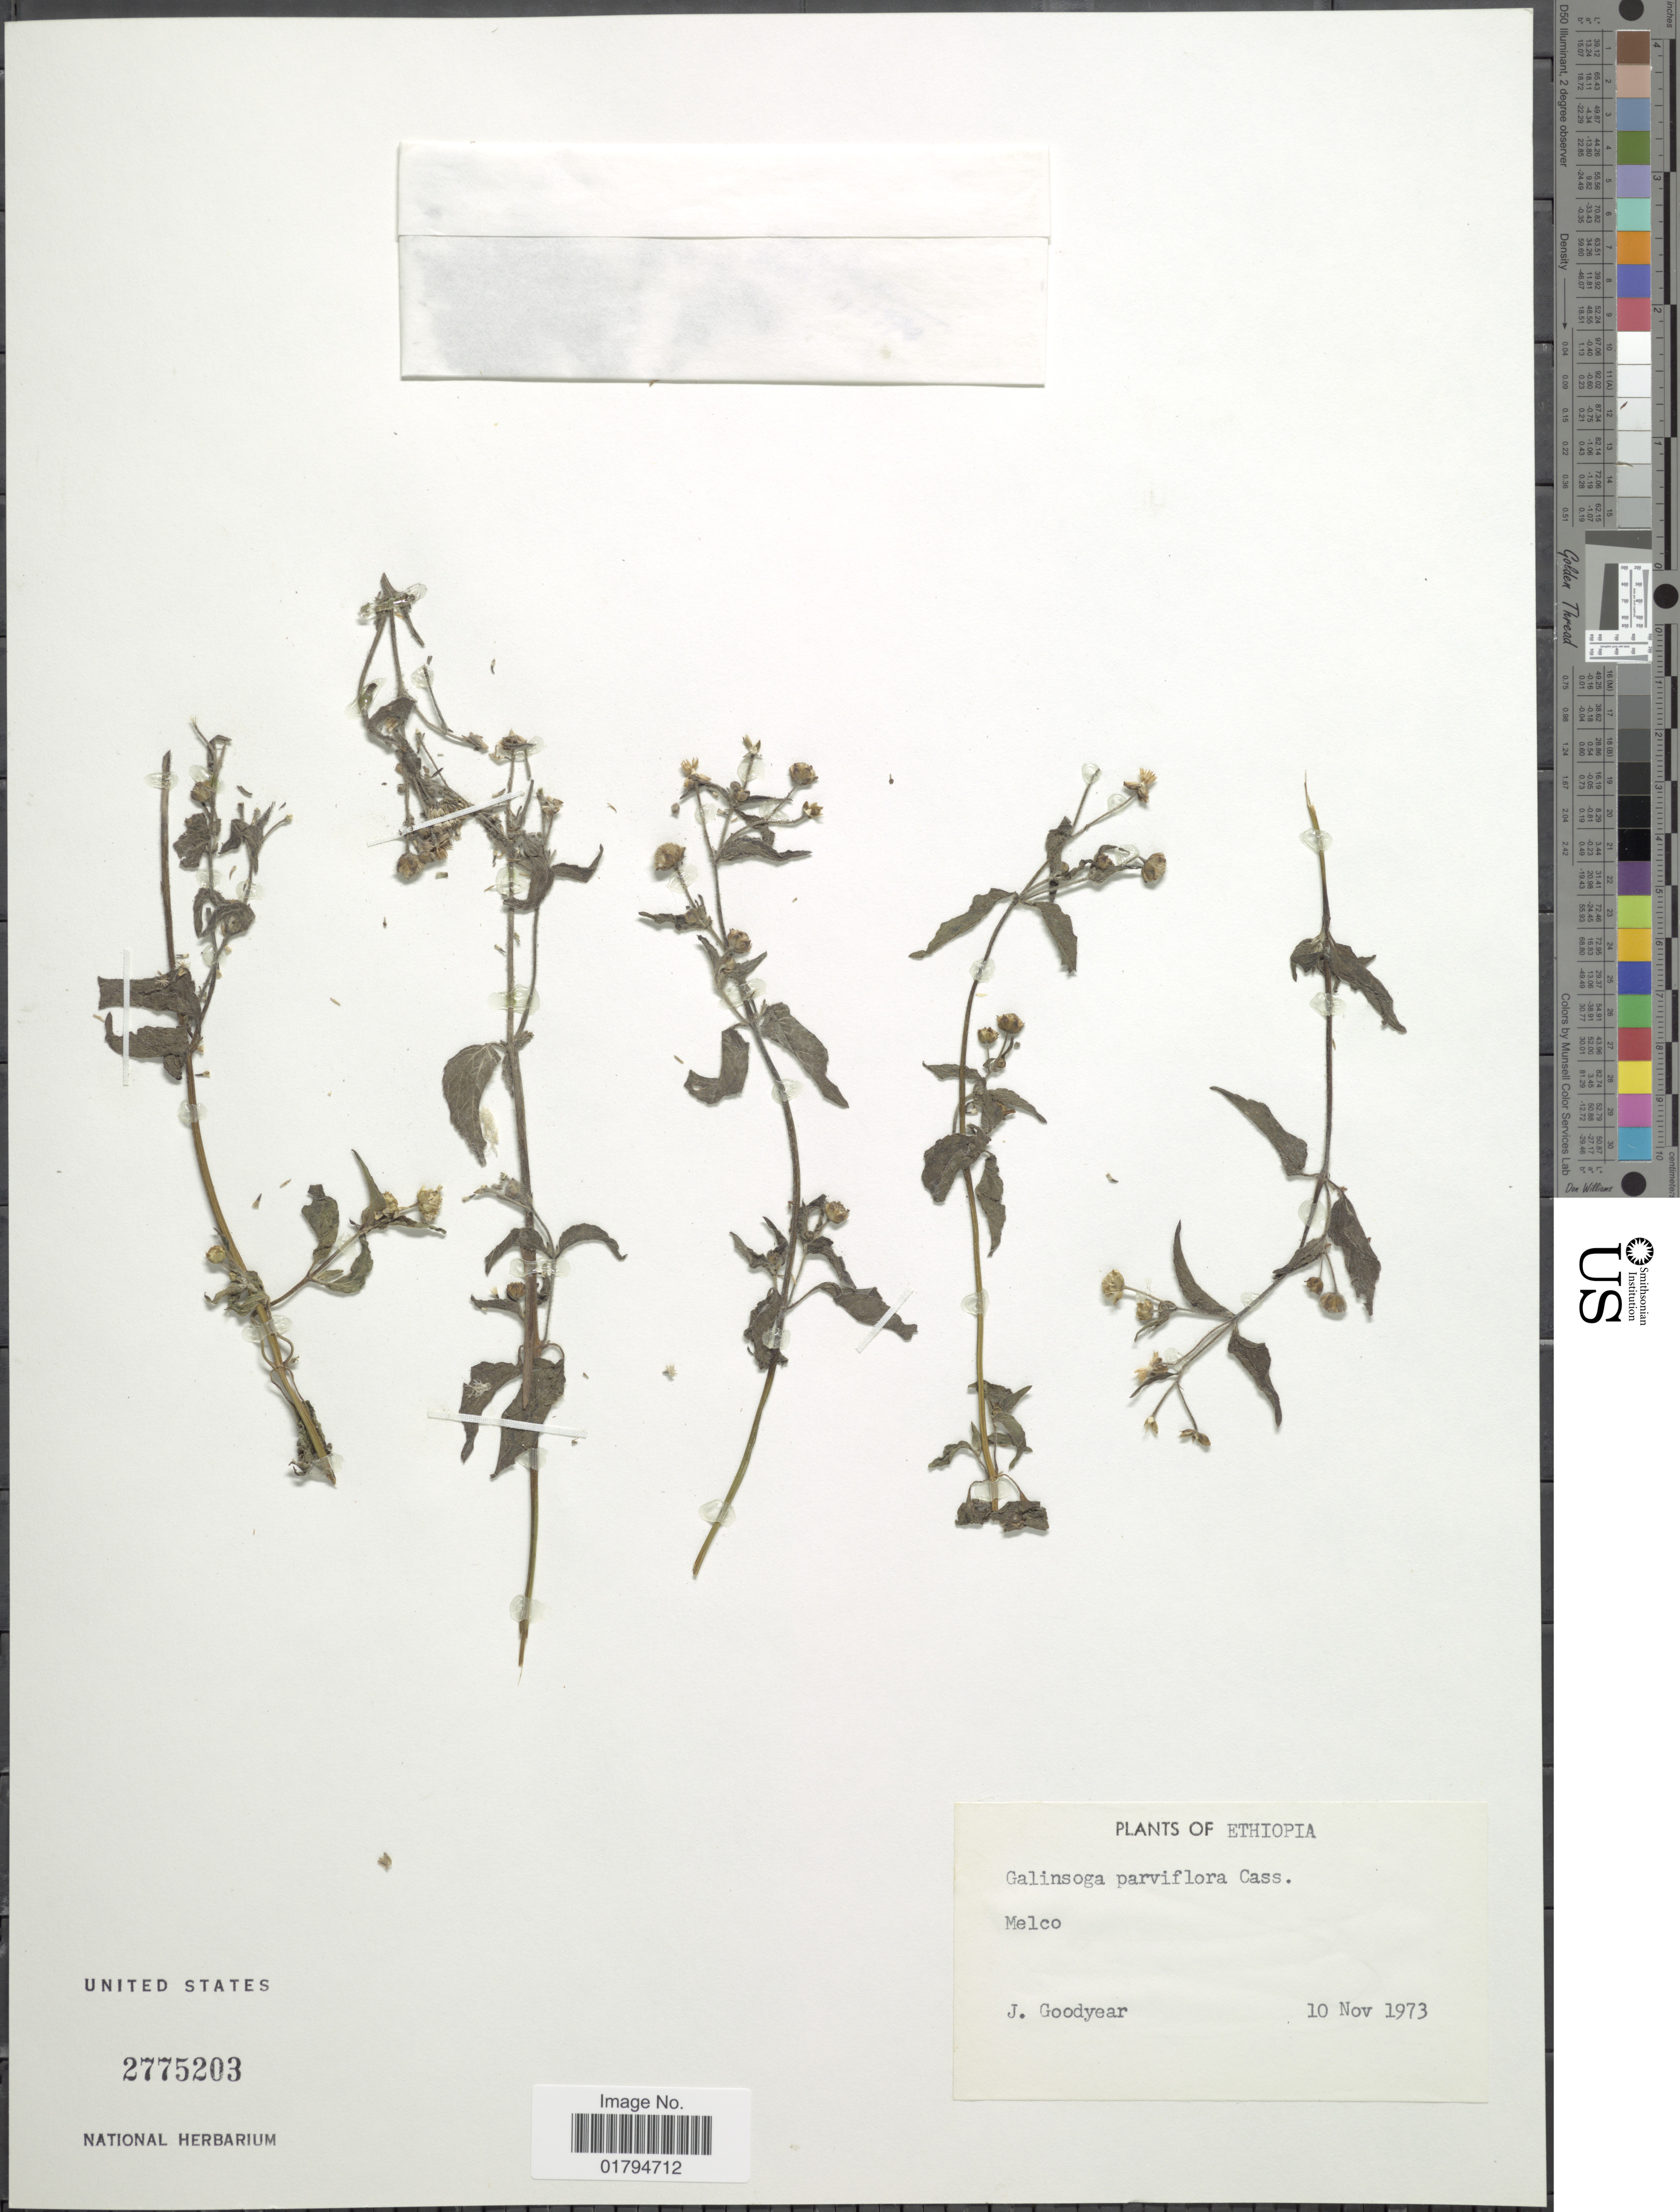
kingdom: Plantae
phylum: Tracheophyta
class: Magnoliopsida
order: Asterales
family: Asteraceae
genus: Galinsoga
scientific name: Galinsoga parviflora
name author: Cav.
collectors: J. Goodyear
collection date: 1973-11-10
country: Ethiopia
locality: Melco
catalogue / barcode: US 2775203